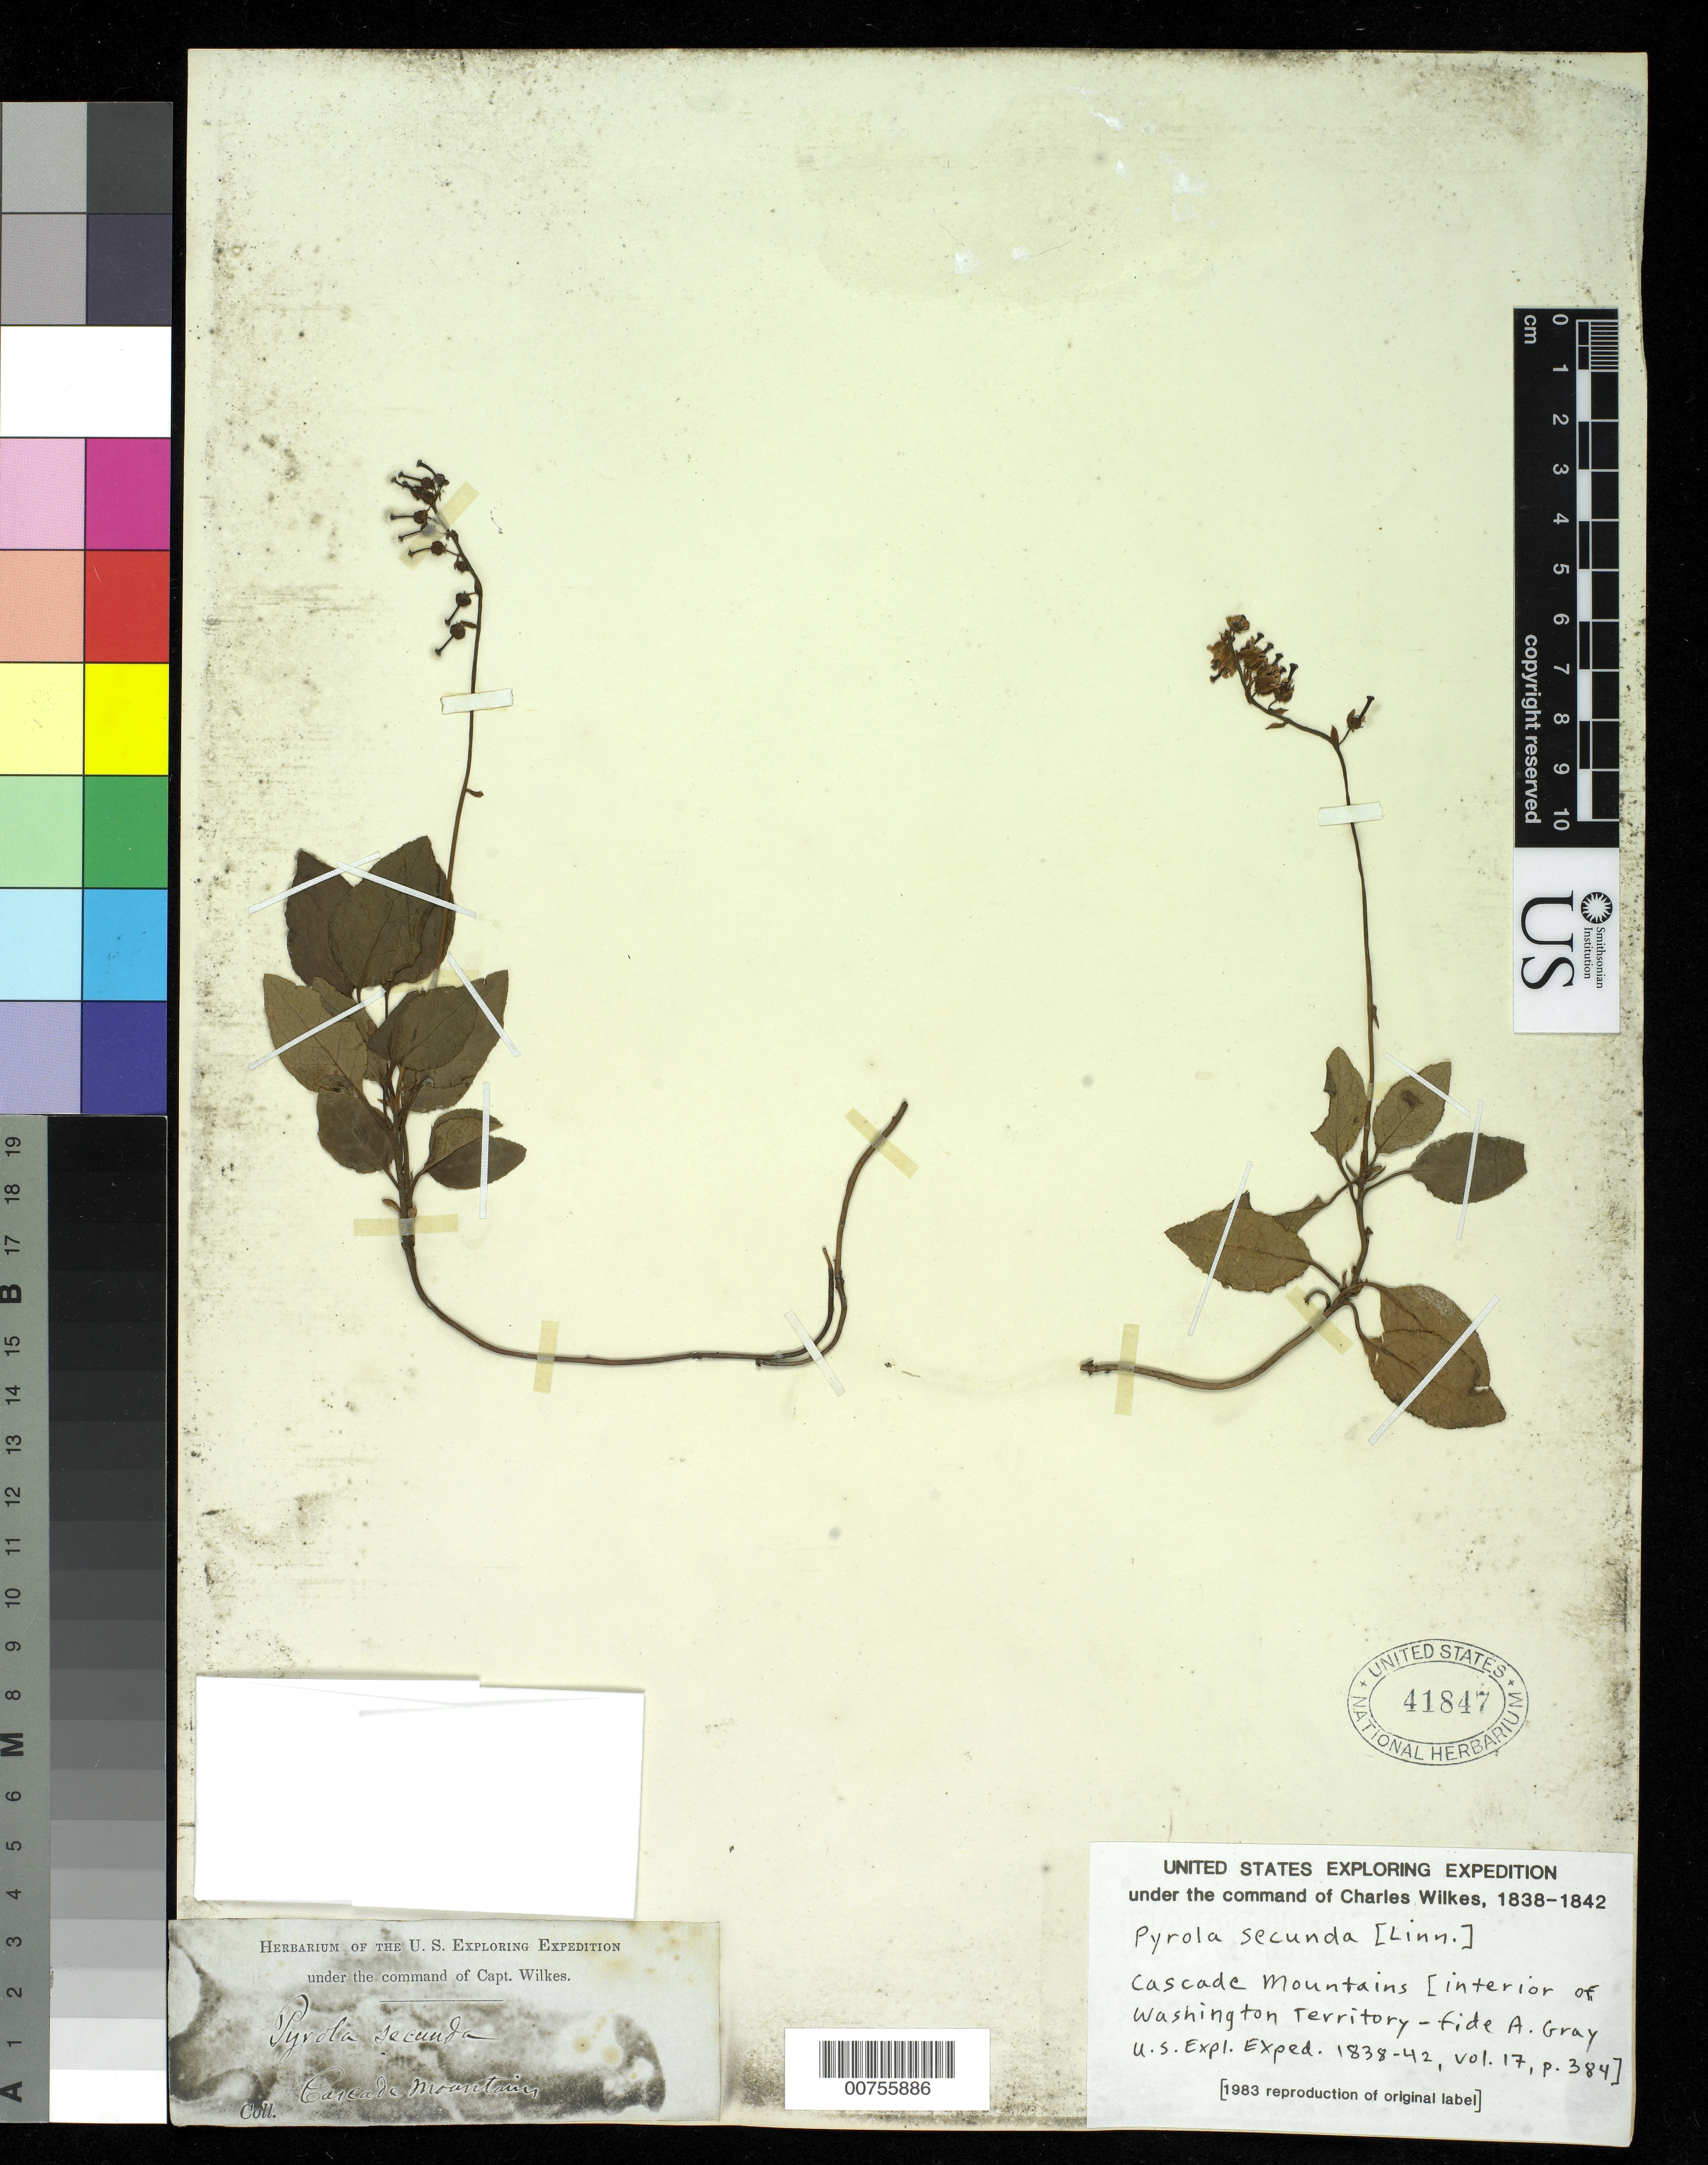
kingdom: Plantae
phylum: Tracheophyta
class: Magnoliopsida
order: Ericales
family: Ericaceae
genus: Pyrola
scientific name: Pyrola secunda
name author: L.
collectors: Wilkes Explor. Exped.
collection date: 1838/1842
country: United States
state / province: Washington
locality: Cascade Mountains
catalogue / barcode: US 41847